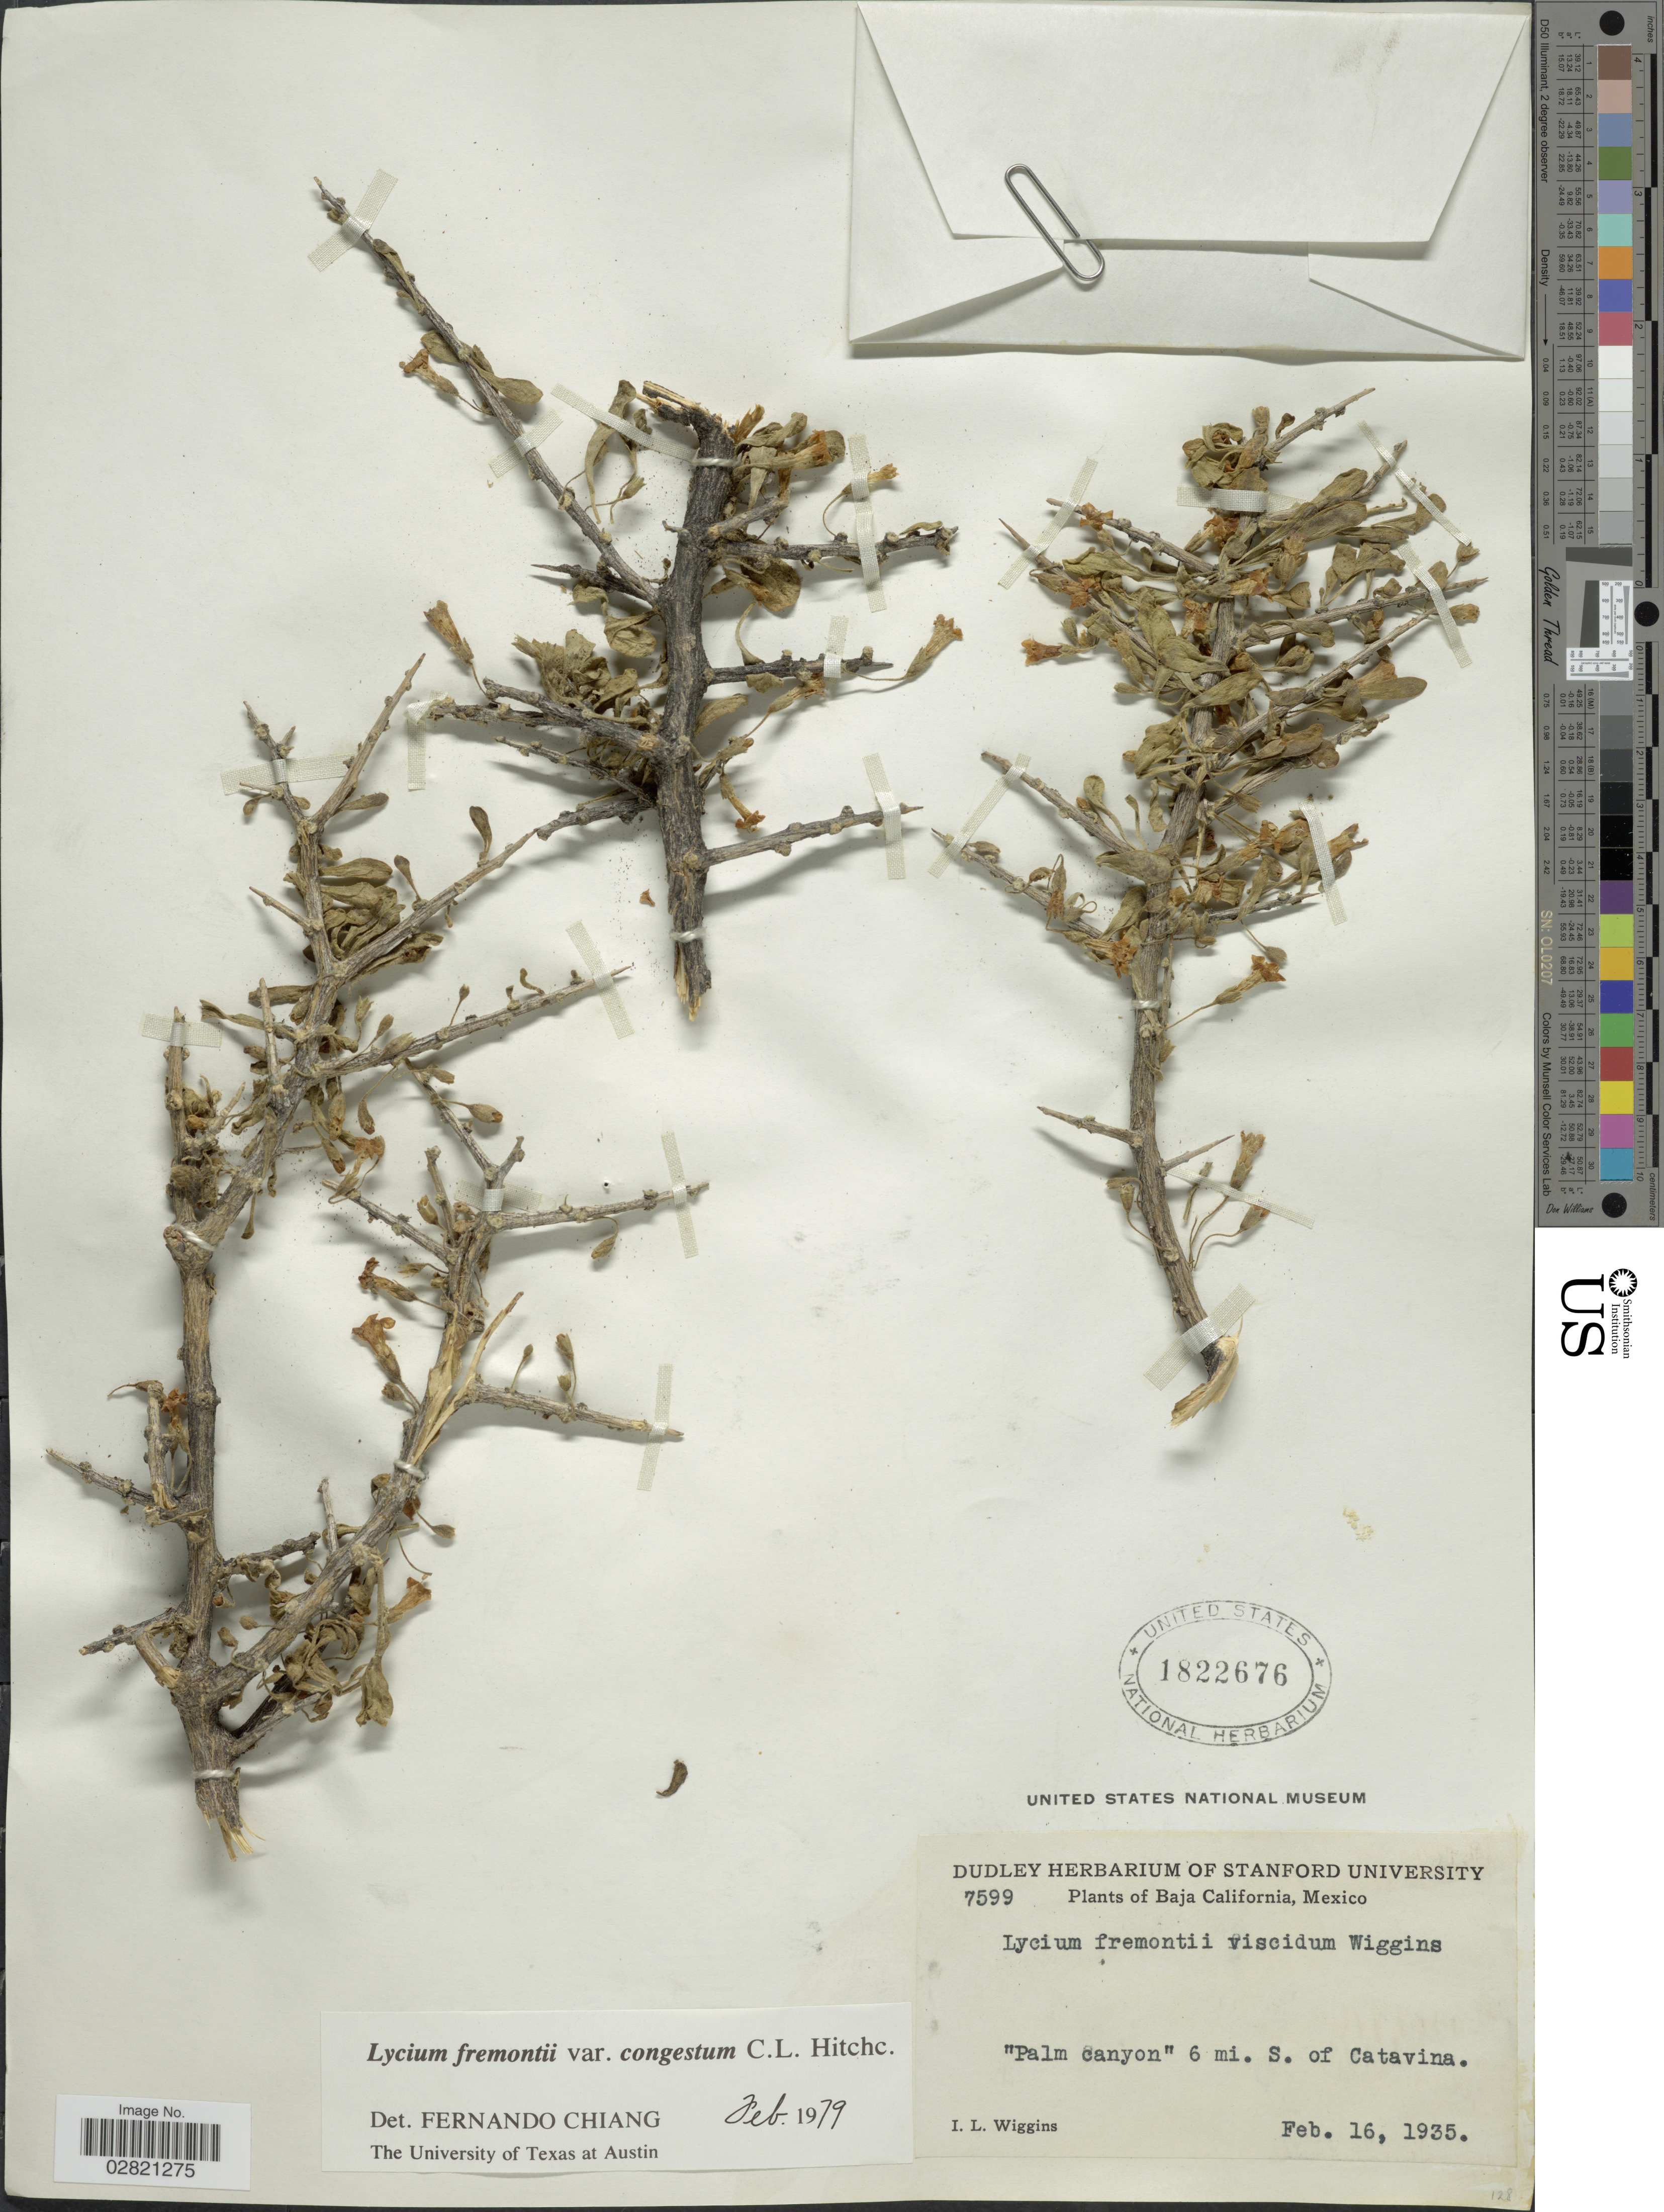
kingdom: Plantae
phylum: Tracheophyta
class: Magnoliopsida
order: Solanales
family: Solanaceae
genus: Lycium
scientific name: Lycium fremontii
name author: A. Gray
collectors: I. L. Wiggins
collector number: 7599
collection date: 1935-02-16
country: Mexico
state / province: Baja California Norte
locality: Palm canyon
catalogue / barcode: US 1822676